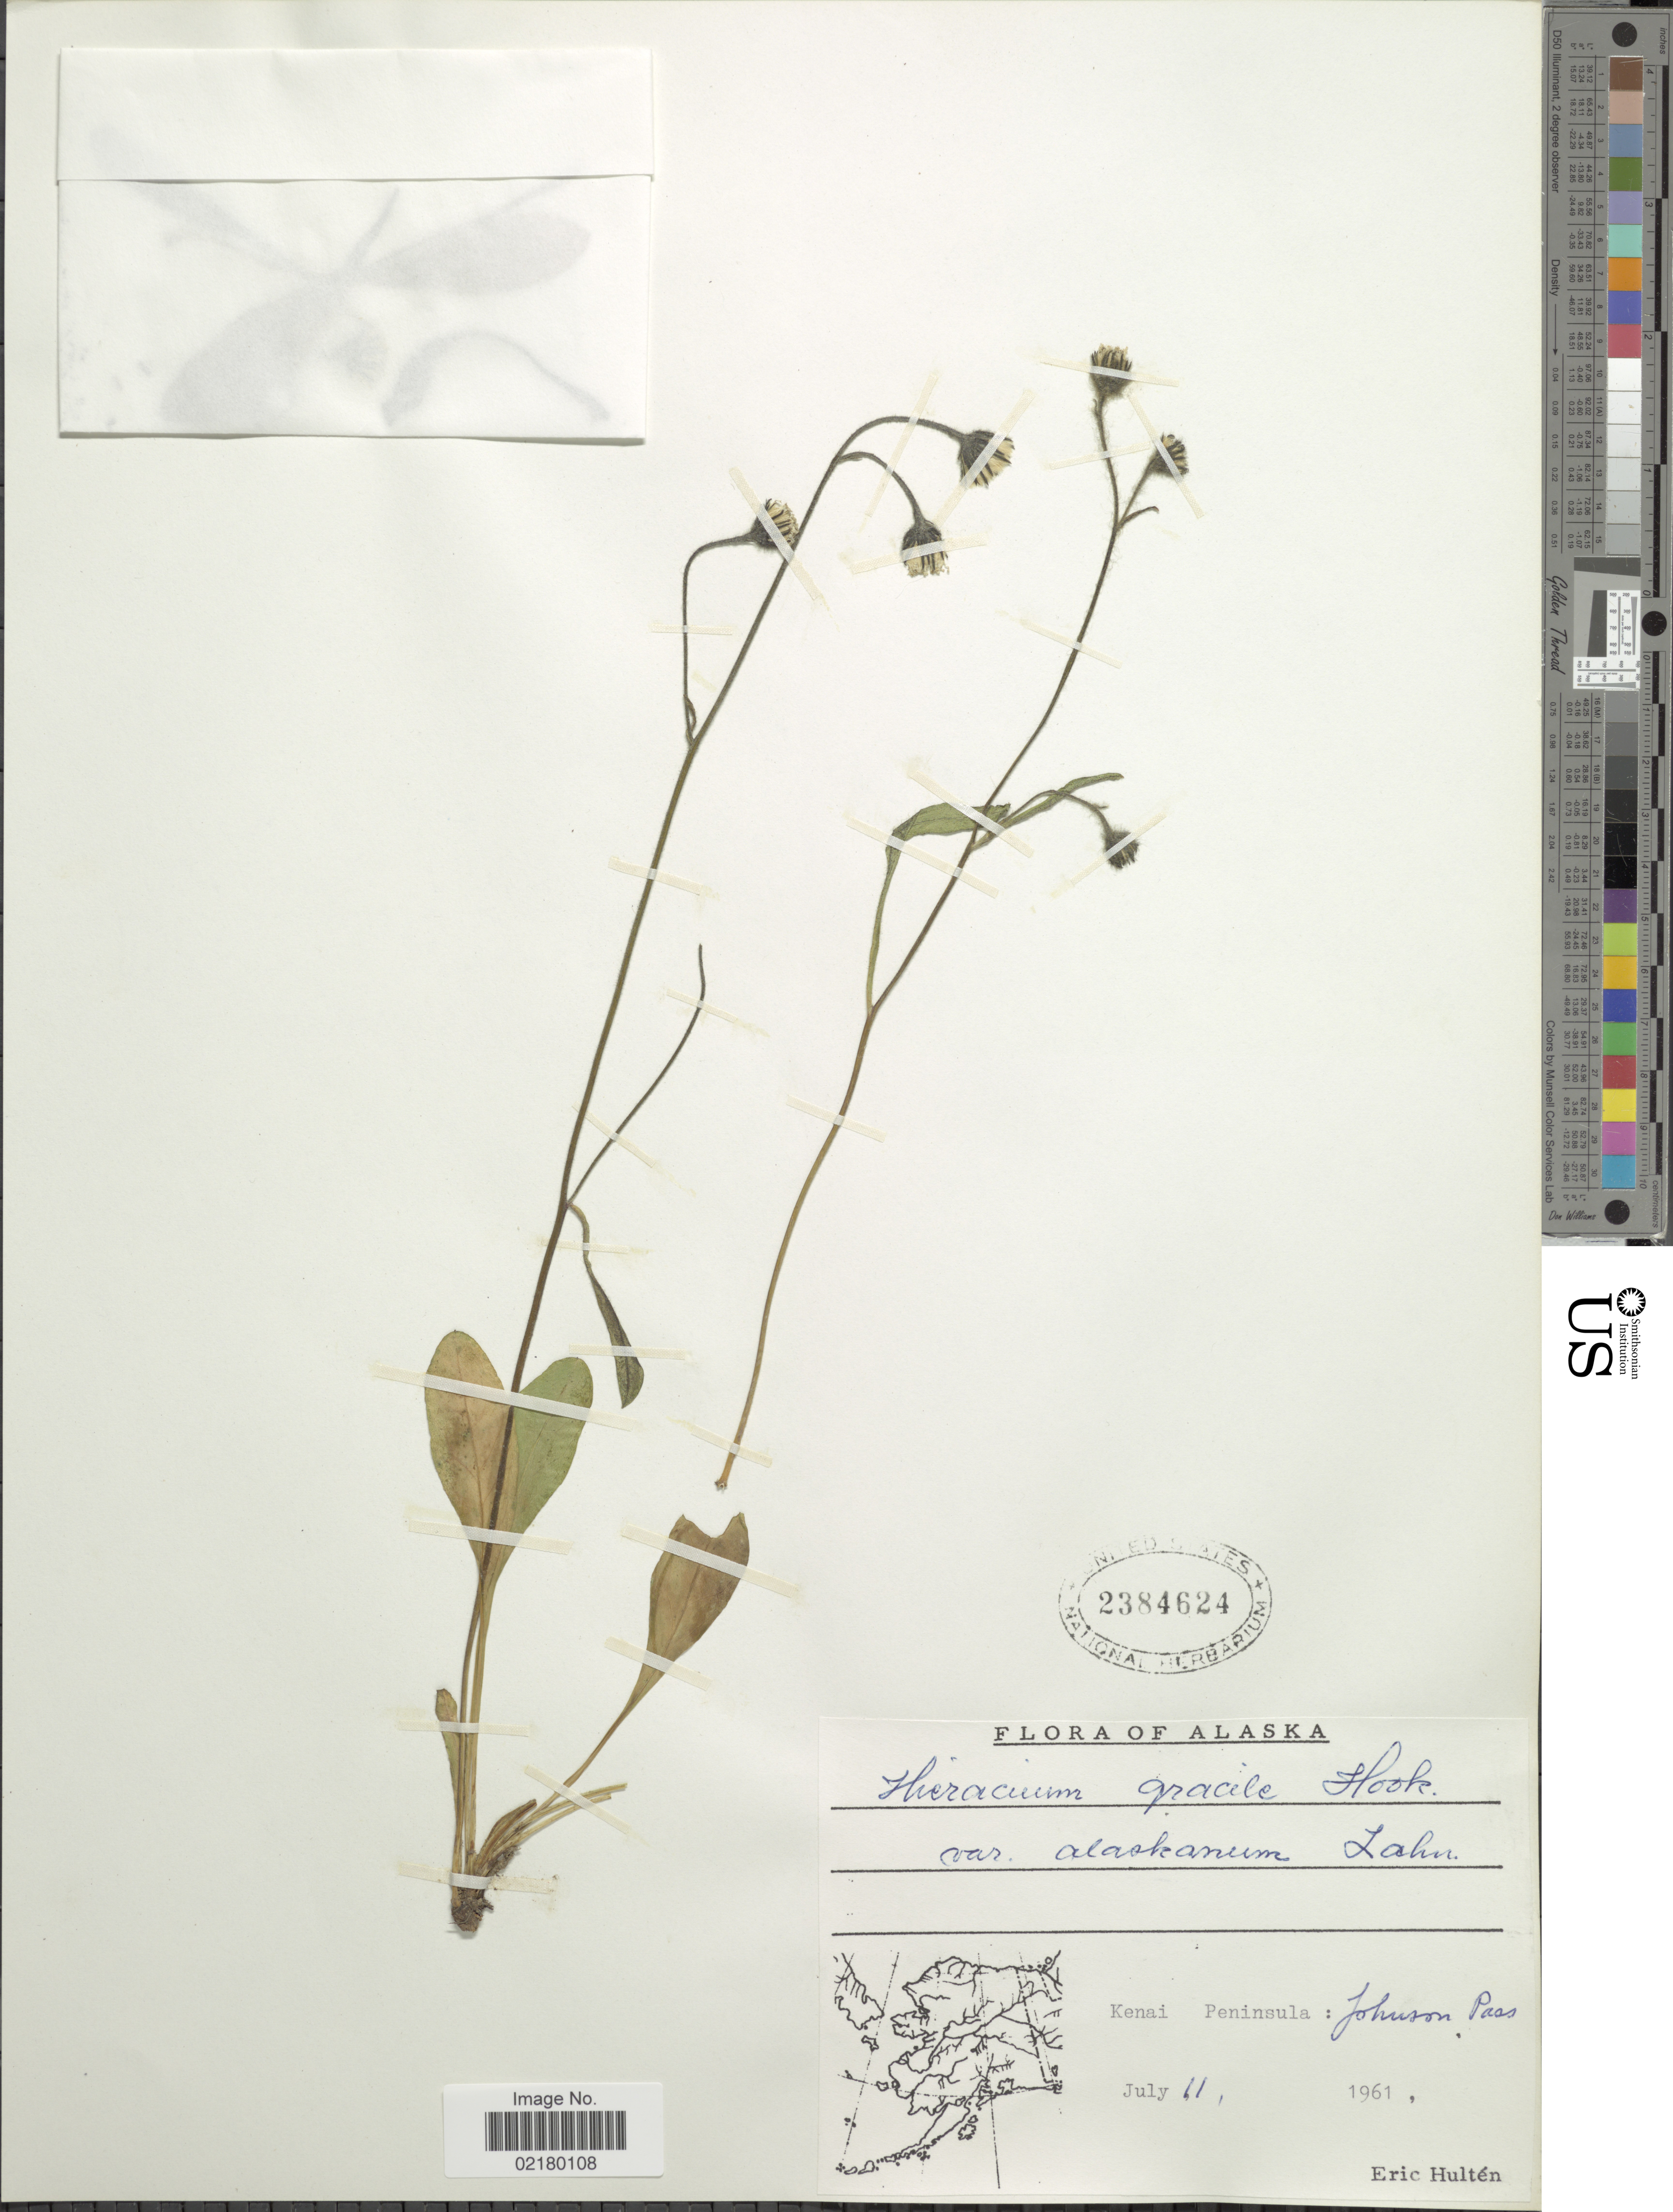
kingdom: Plantae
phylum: Tracheophyta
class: Magnoliopsida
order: Asterales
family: Asteraceae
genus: Hieracium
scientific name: Hieracium triste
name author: Willd. ex Spreng.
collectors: E. G. Hultén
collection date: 1961-07-11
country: United States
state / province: Alaska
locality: Kenai Peninsula: Johnson Pass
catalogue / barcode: US 2384624